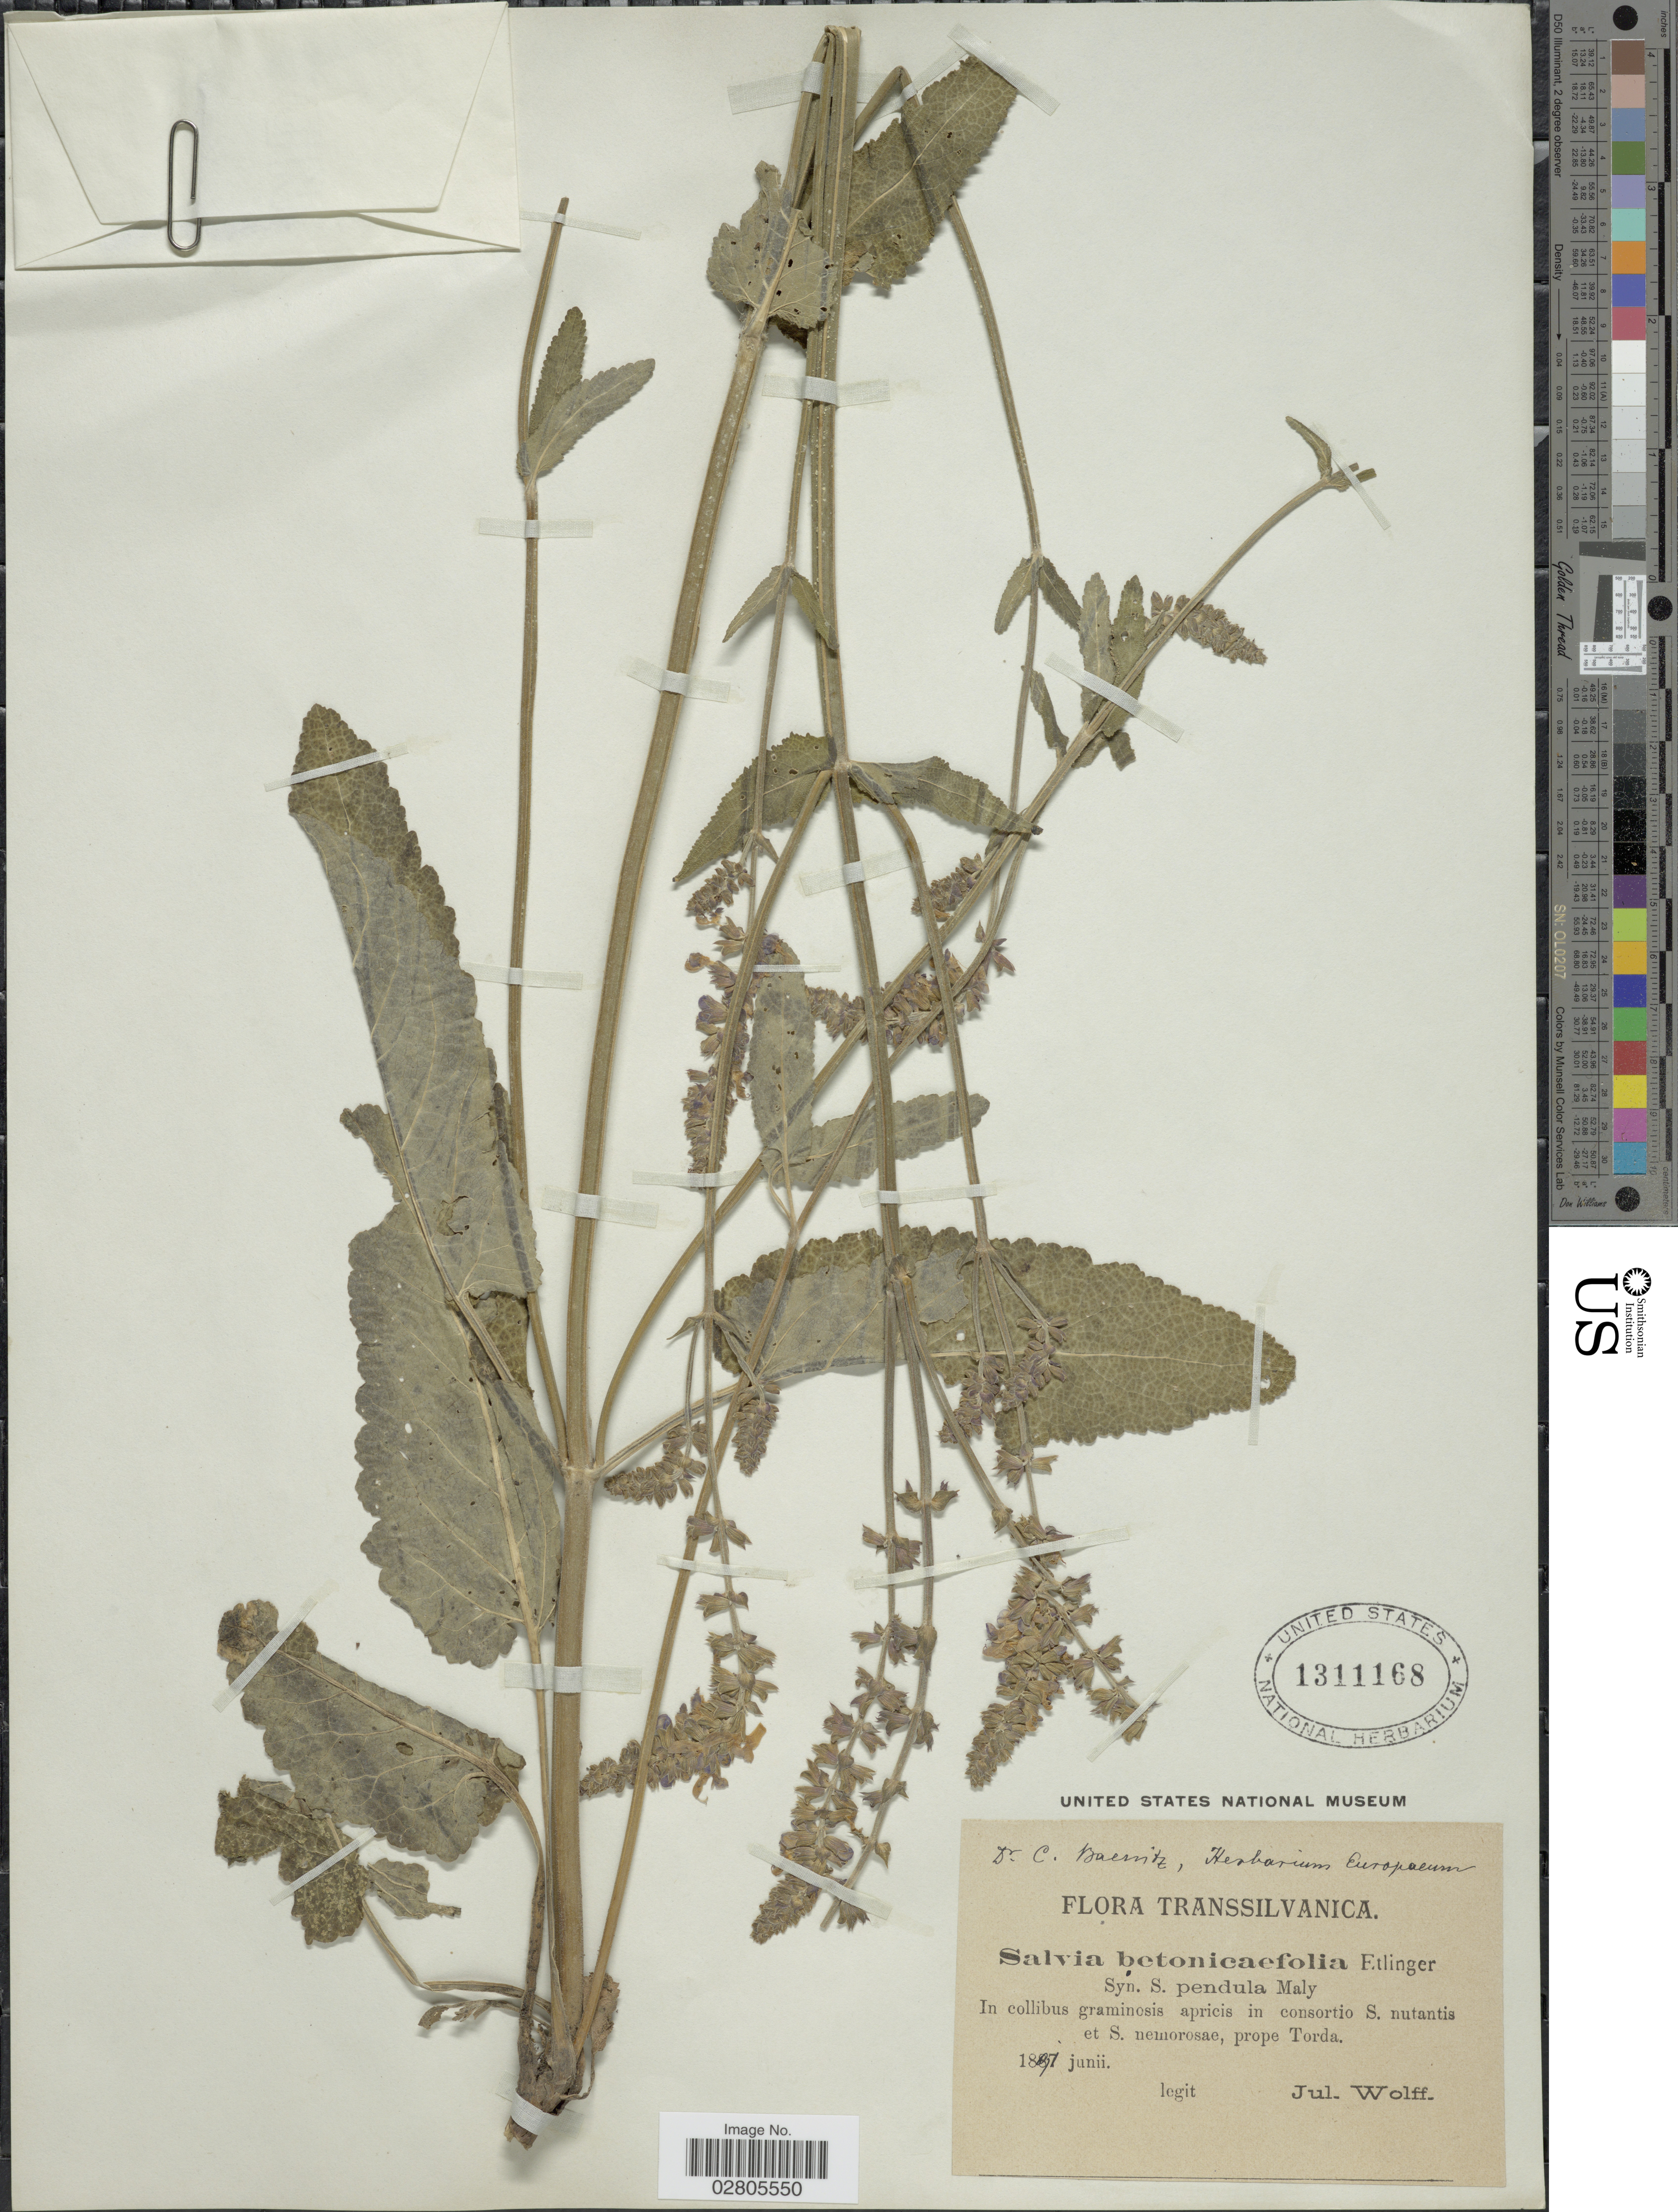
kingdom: Plantae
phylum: Tracheophyta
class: Magnoliopsida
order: Lamiales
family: Lamiaceae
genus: Salvia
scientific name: Salvia betonicifolia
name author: Etl.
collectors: J. Wolff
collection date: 1897-06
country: Hungary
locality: Transsilvanica. In collibus graminosis apricis in consortio S. nutantis et S. nemorosae, prope Torda.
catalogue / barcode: US 1311168